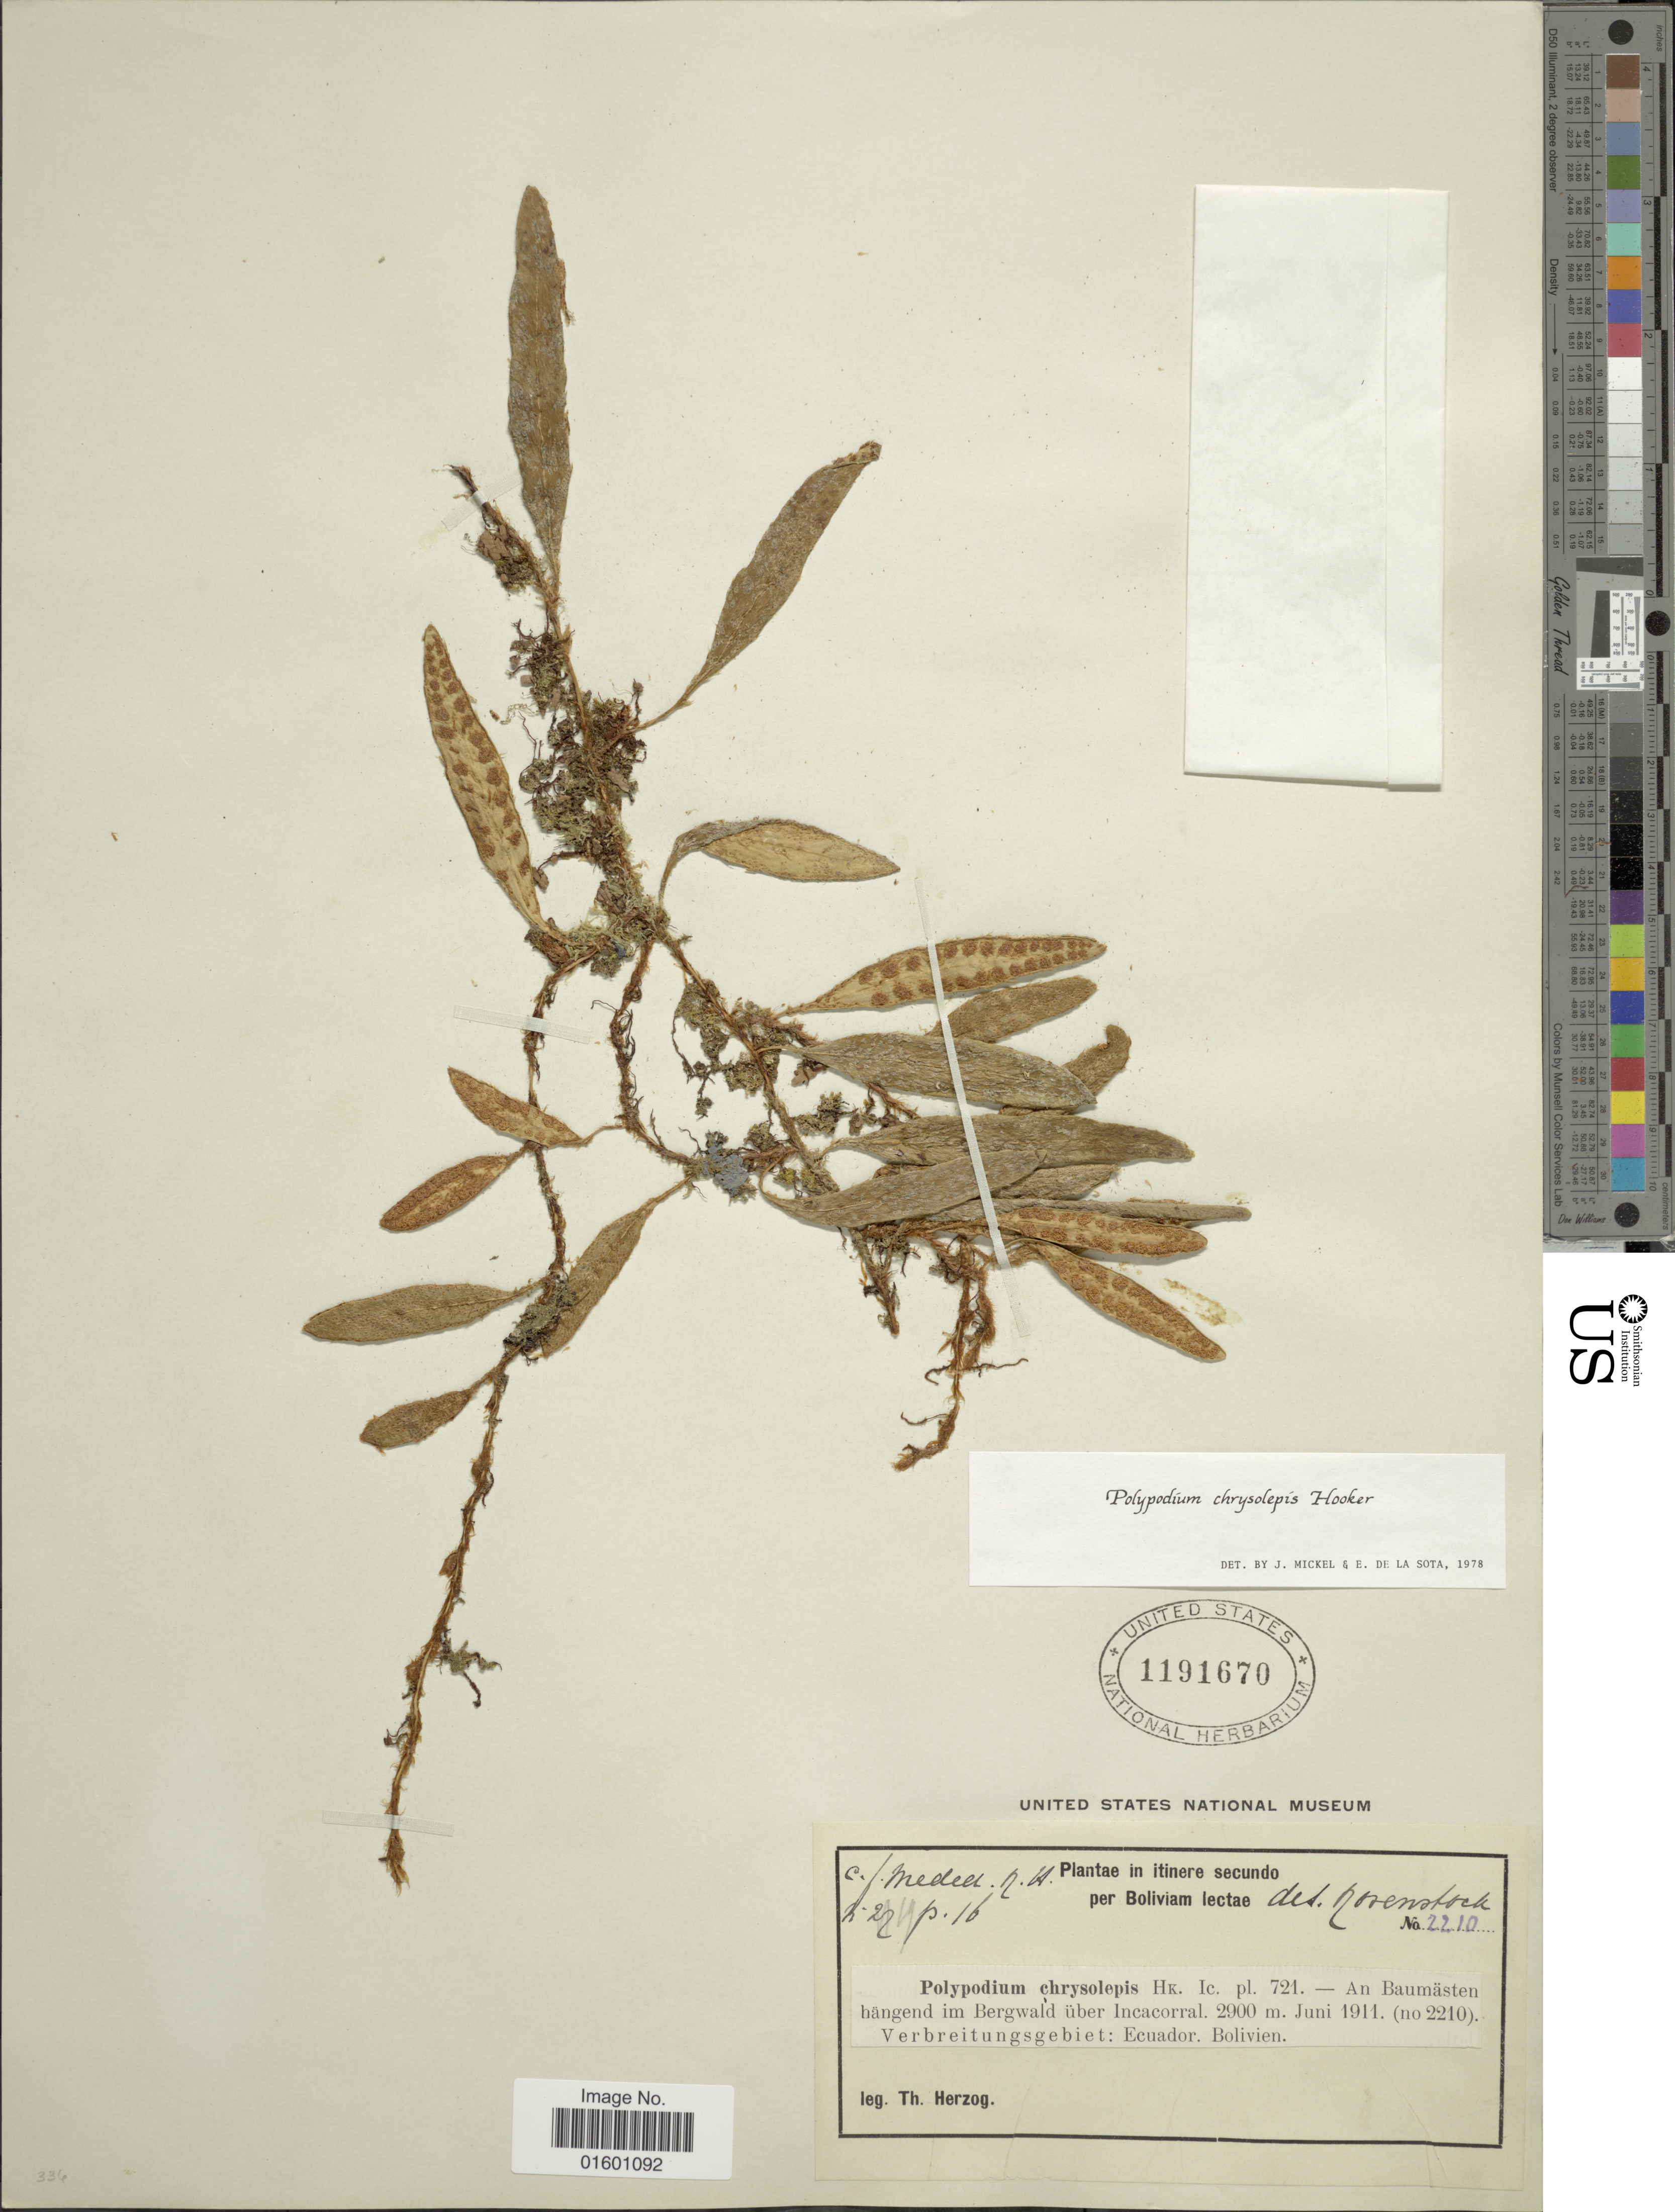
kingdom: Plantae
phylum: Tracheophyta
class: Polypodiopsida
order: Polypodiales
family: Polypodiaceae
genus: Microgramma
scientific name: Microgramma chrysolepis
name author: (Hook.) Crabbe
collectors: T. K. J. Herzog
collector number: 2210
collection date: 1911-07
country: Bolivia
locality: An Baumasten hangend im Bergwald uber Incacorral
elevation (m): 2900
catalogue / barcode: US 1191670